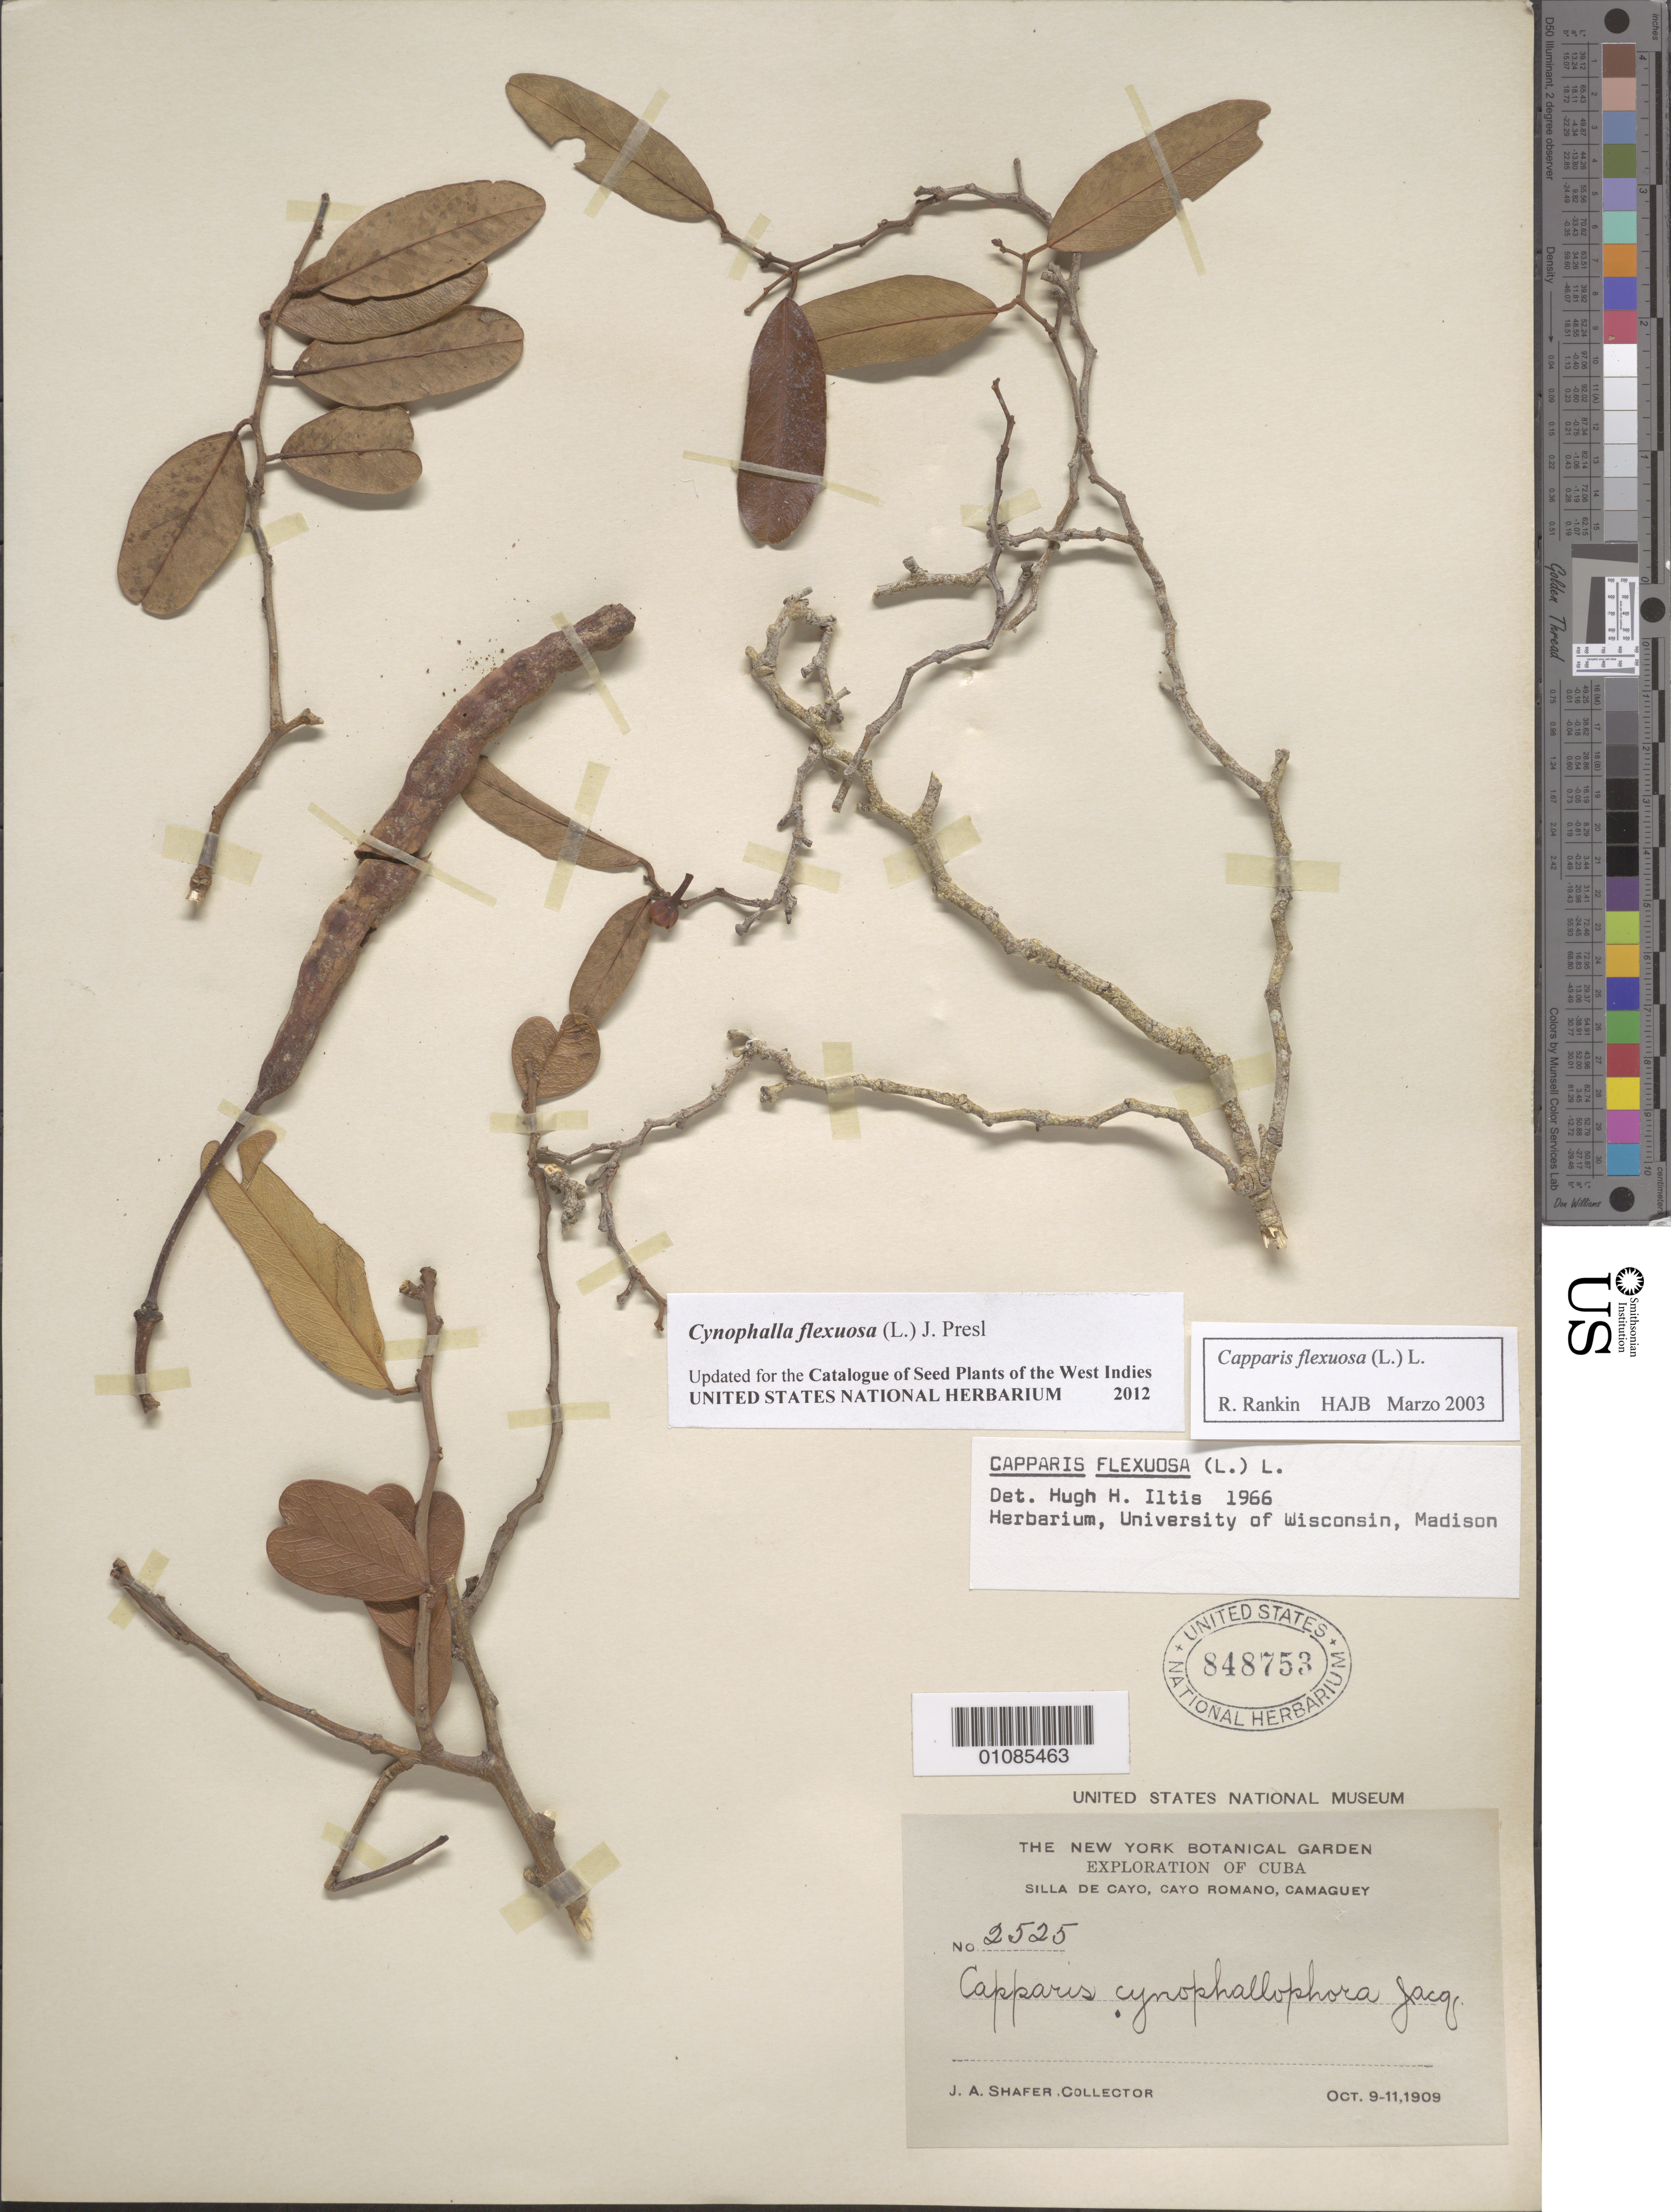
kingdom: Plantae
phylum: Tracheophyta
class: Magnoliopsida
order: Brassicales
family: Capparaceae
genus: Cynophalla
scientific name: Cynophalla flexuosa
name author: (L.) J. Presl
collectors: J. A. Shafer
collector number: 2525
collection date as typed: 09 Oct 1909 to 11 Oct 1909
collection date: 1909-10-09/1909-10-11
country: Cuba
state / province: Camagüey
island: Cuba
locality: Silla de Cayo, Cayo Romano, Camaguey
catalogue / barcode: US 848753